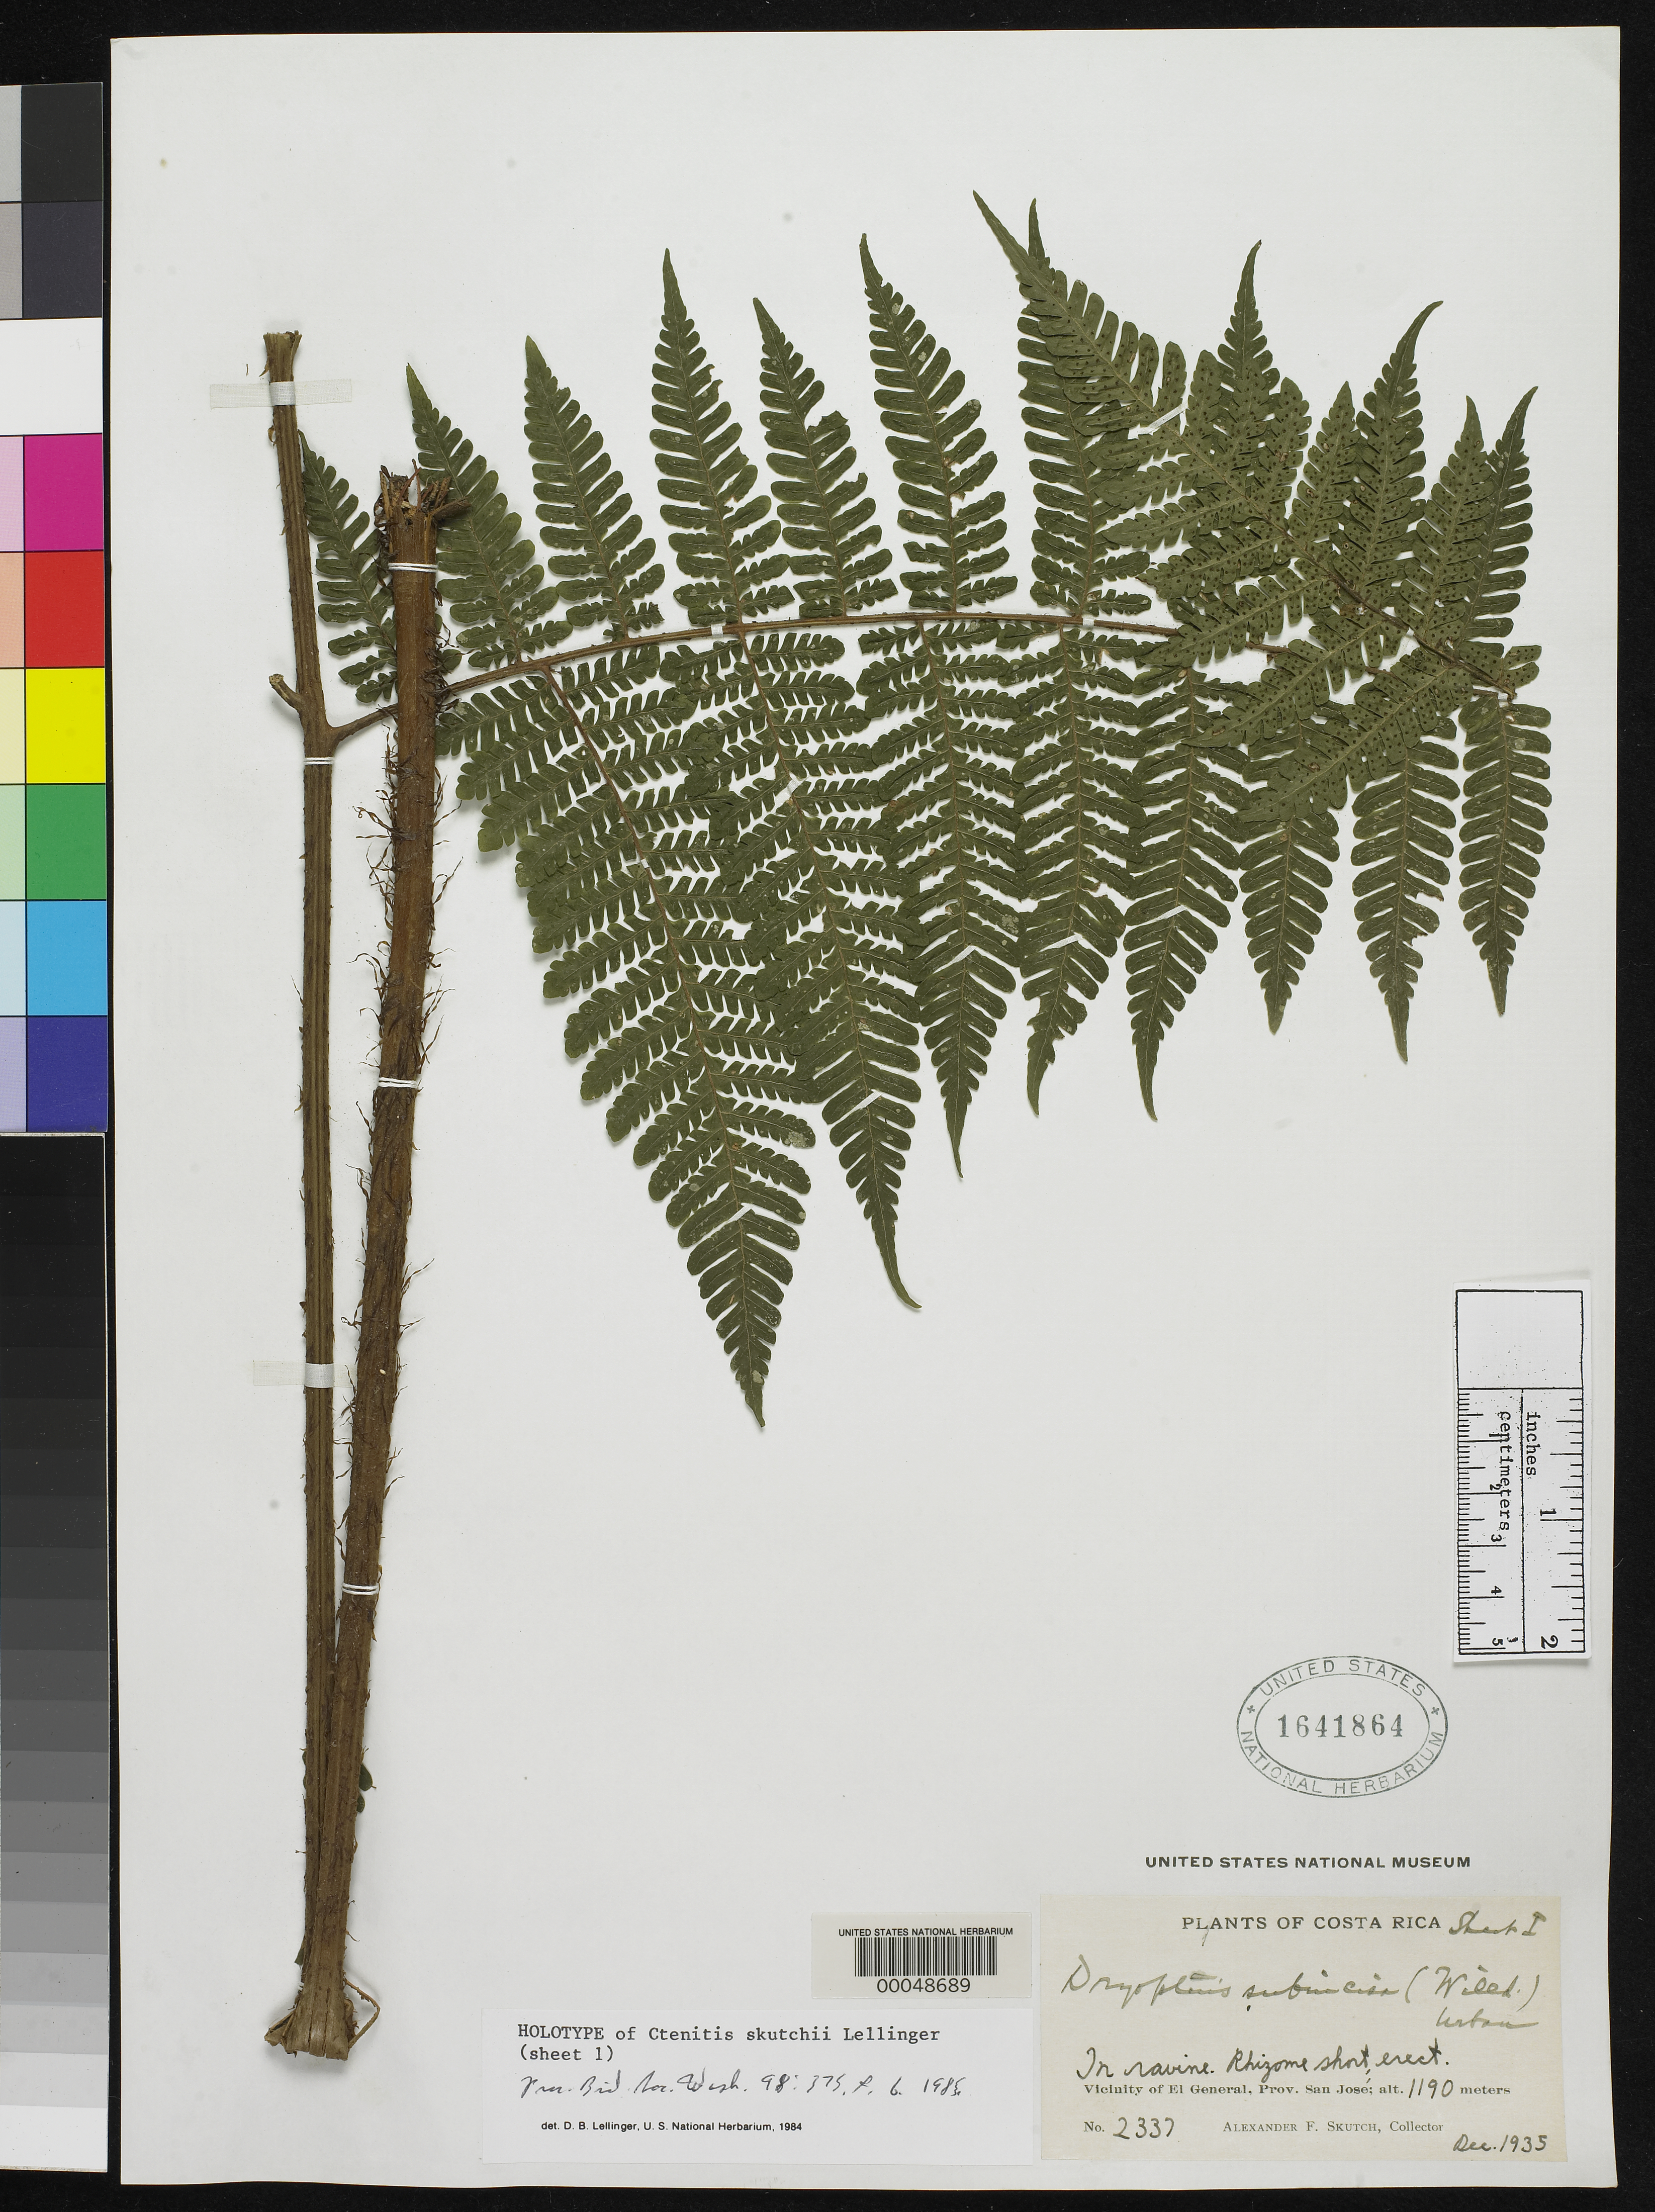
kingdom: Plantae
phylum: Tracheophyta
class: Polypodiopsida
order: Polypodiales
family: Dryopteridaceae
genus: Ctenitis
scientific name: Ctenitis skutchii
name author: Lellinger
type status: Holotype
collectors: A. F. Skutch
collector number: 2337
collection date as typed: Dec 1935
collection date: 1935-12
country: Costa Rica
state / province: San José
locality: Vicinity of El General.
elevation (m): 1190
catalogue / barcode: US 1641864